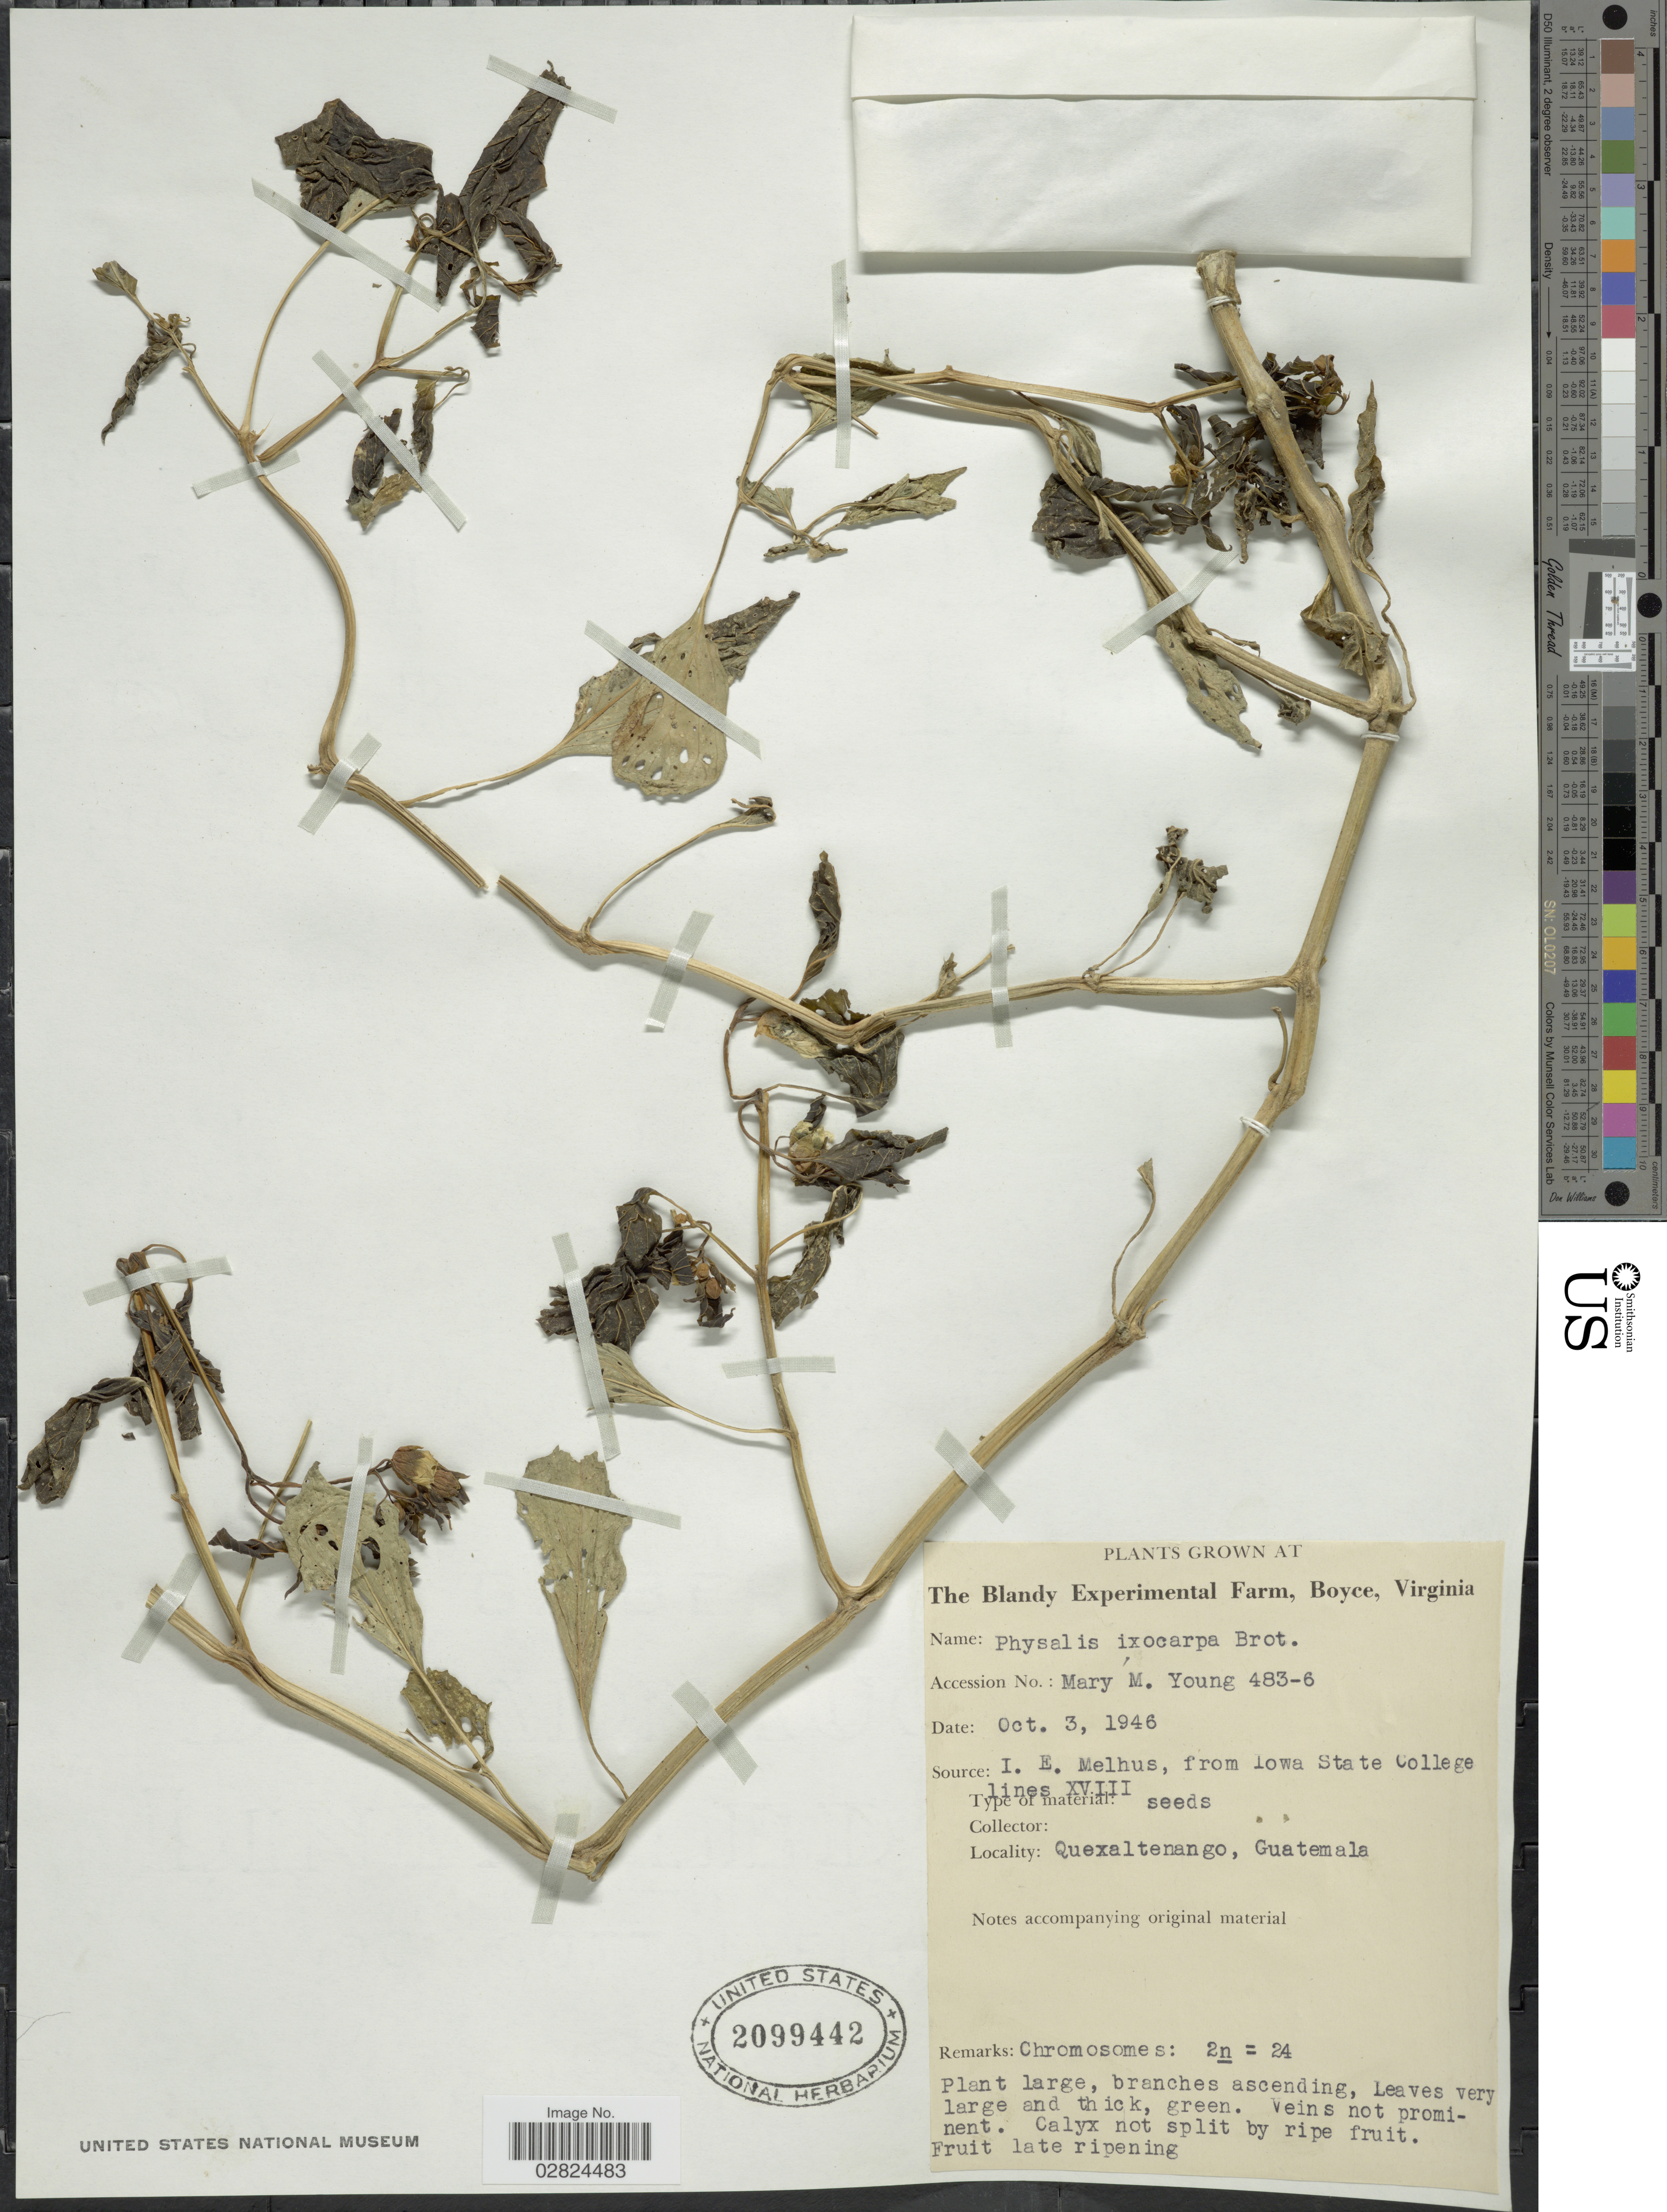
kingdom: Plantae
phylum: Tracheophyta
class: Magnoliopsida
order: Solanales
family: Solanaceae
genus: Physalis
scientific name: Physalis ixocarpa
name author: Brot. ex Hornem.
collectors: M. Young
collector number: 483-6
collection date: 1946-10-03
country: United States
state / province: Virginia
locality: The Blandy Experimental Farm, Boyce.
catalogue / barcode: US 2099442